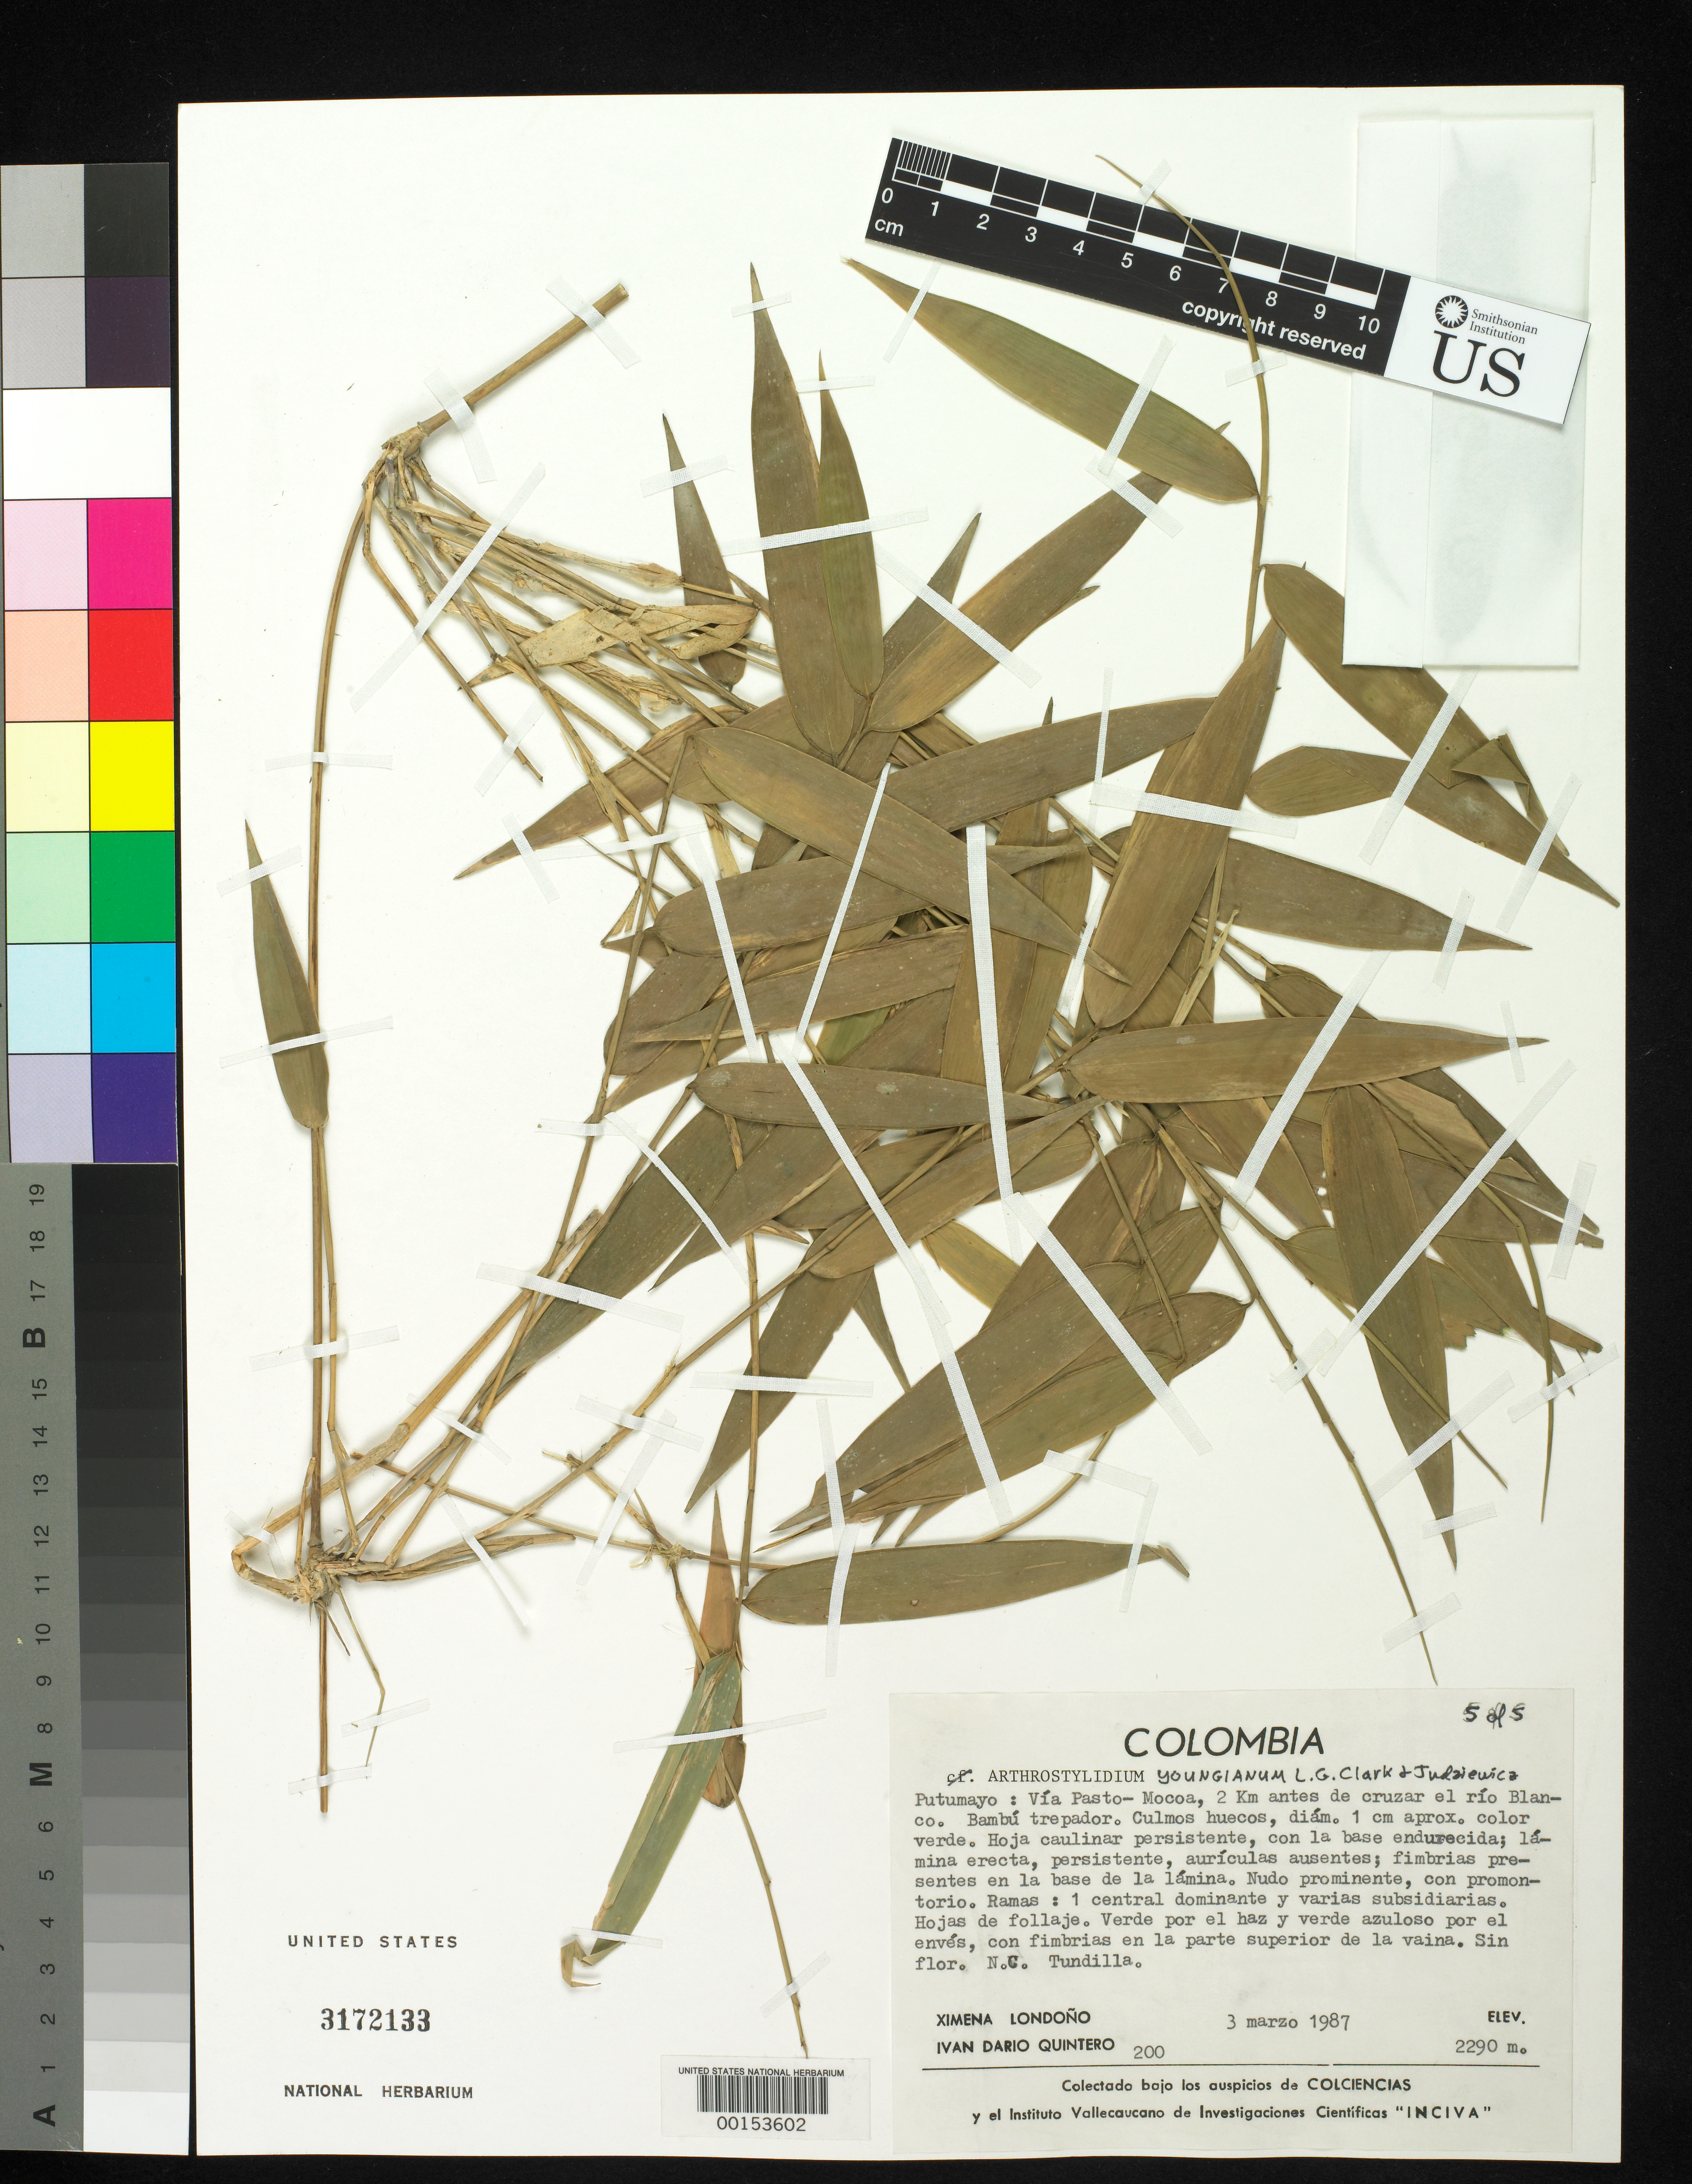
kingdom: Plantae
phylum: Tracheophyta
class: Liliopsida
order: Poales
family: Poaceae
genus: Arthrostylidium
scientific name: Arthrostylidium youngianum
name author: L.G. Clark & Judz.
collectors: X. Londoño & I. Quintero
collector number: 200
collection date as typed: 03 Mar 1987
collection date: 1987-03-03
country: Colombia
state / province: Putumayo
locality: Pasto - Mocoa, 2 km before crossing Rio Blanco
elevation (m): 2290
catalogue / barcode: US 3172133